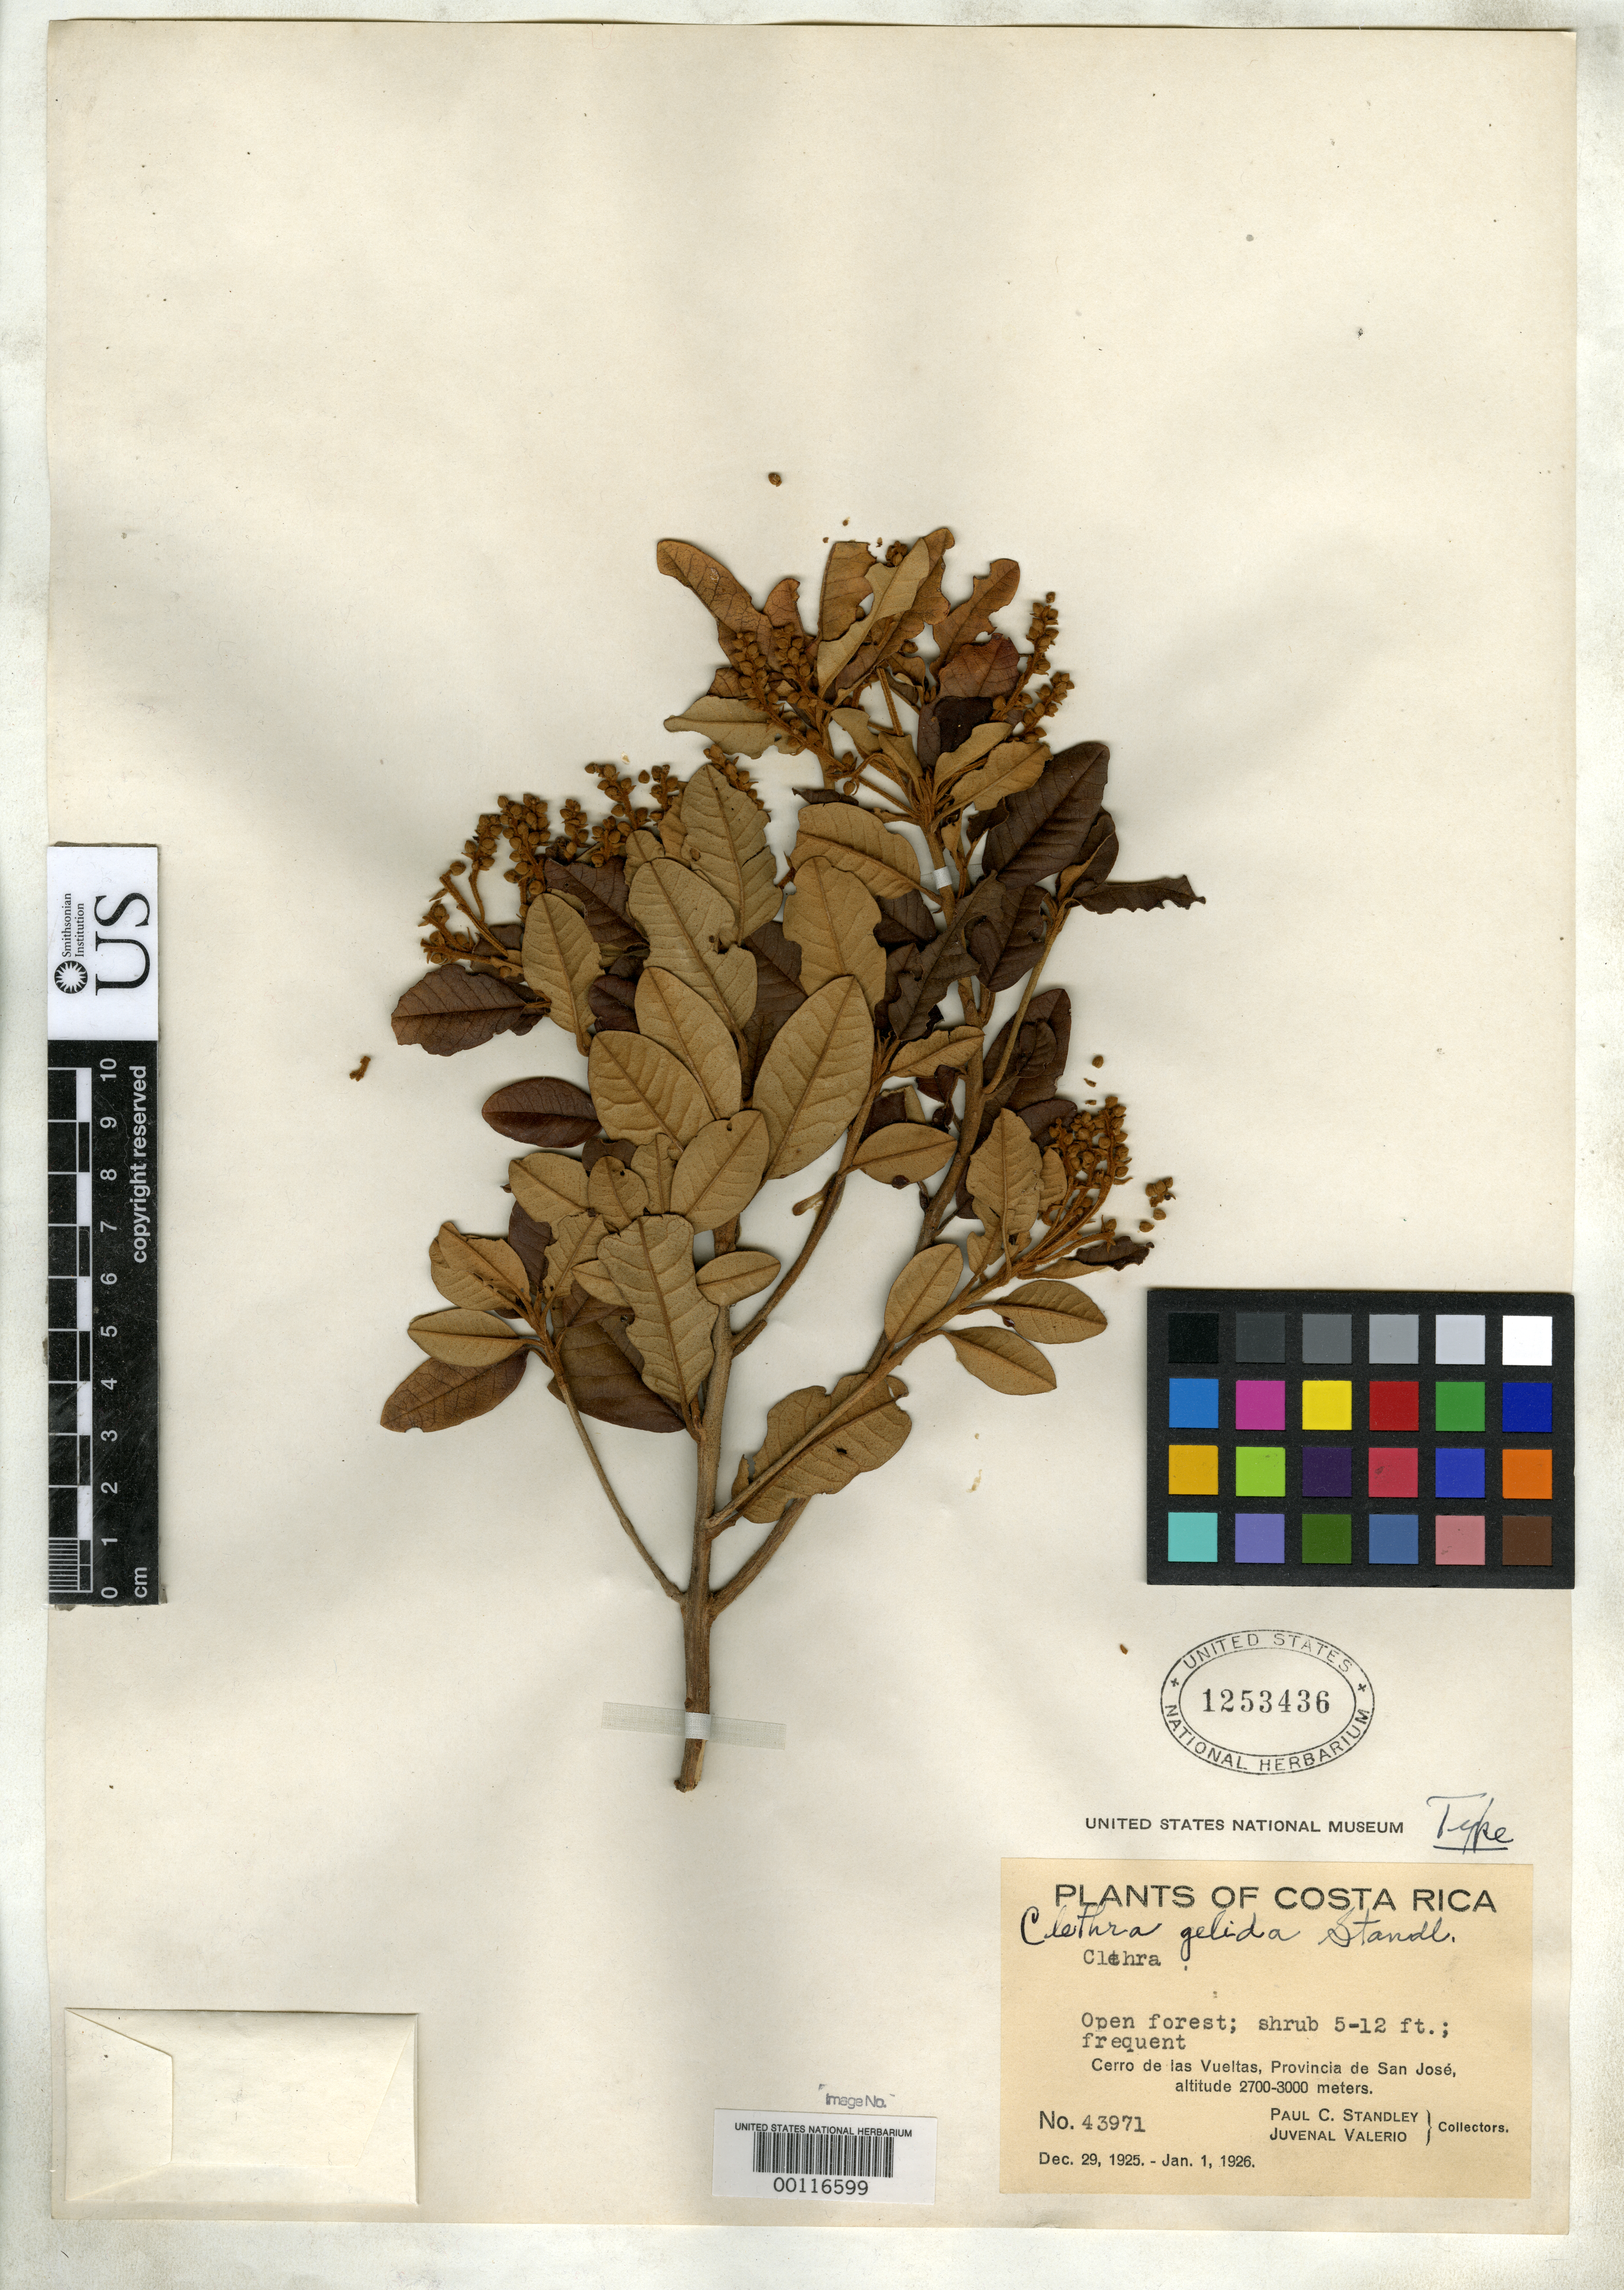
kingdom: Plantae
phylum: Tracheophyta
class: Magnoliopsida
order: Ericales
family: Clethraceae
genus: Clethra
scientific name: Clethra gelida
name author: Standl.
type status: Holotype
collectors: P. C. Standley & J. Valerio R.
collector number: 43971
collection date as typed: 29 Dec 1926 to 01 Jan 1926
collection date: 1926-01-01/1926-12-29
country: Costa Rica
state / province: San José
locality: Cerro de las Vueltas.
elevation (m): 2700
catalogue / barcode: US 1253436